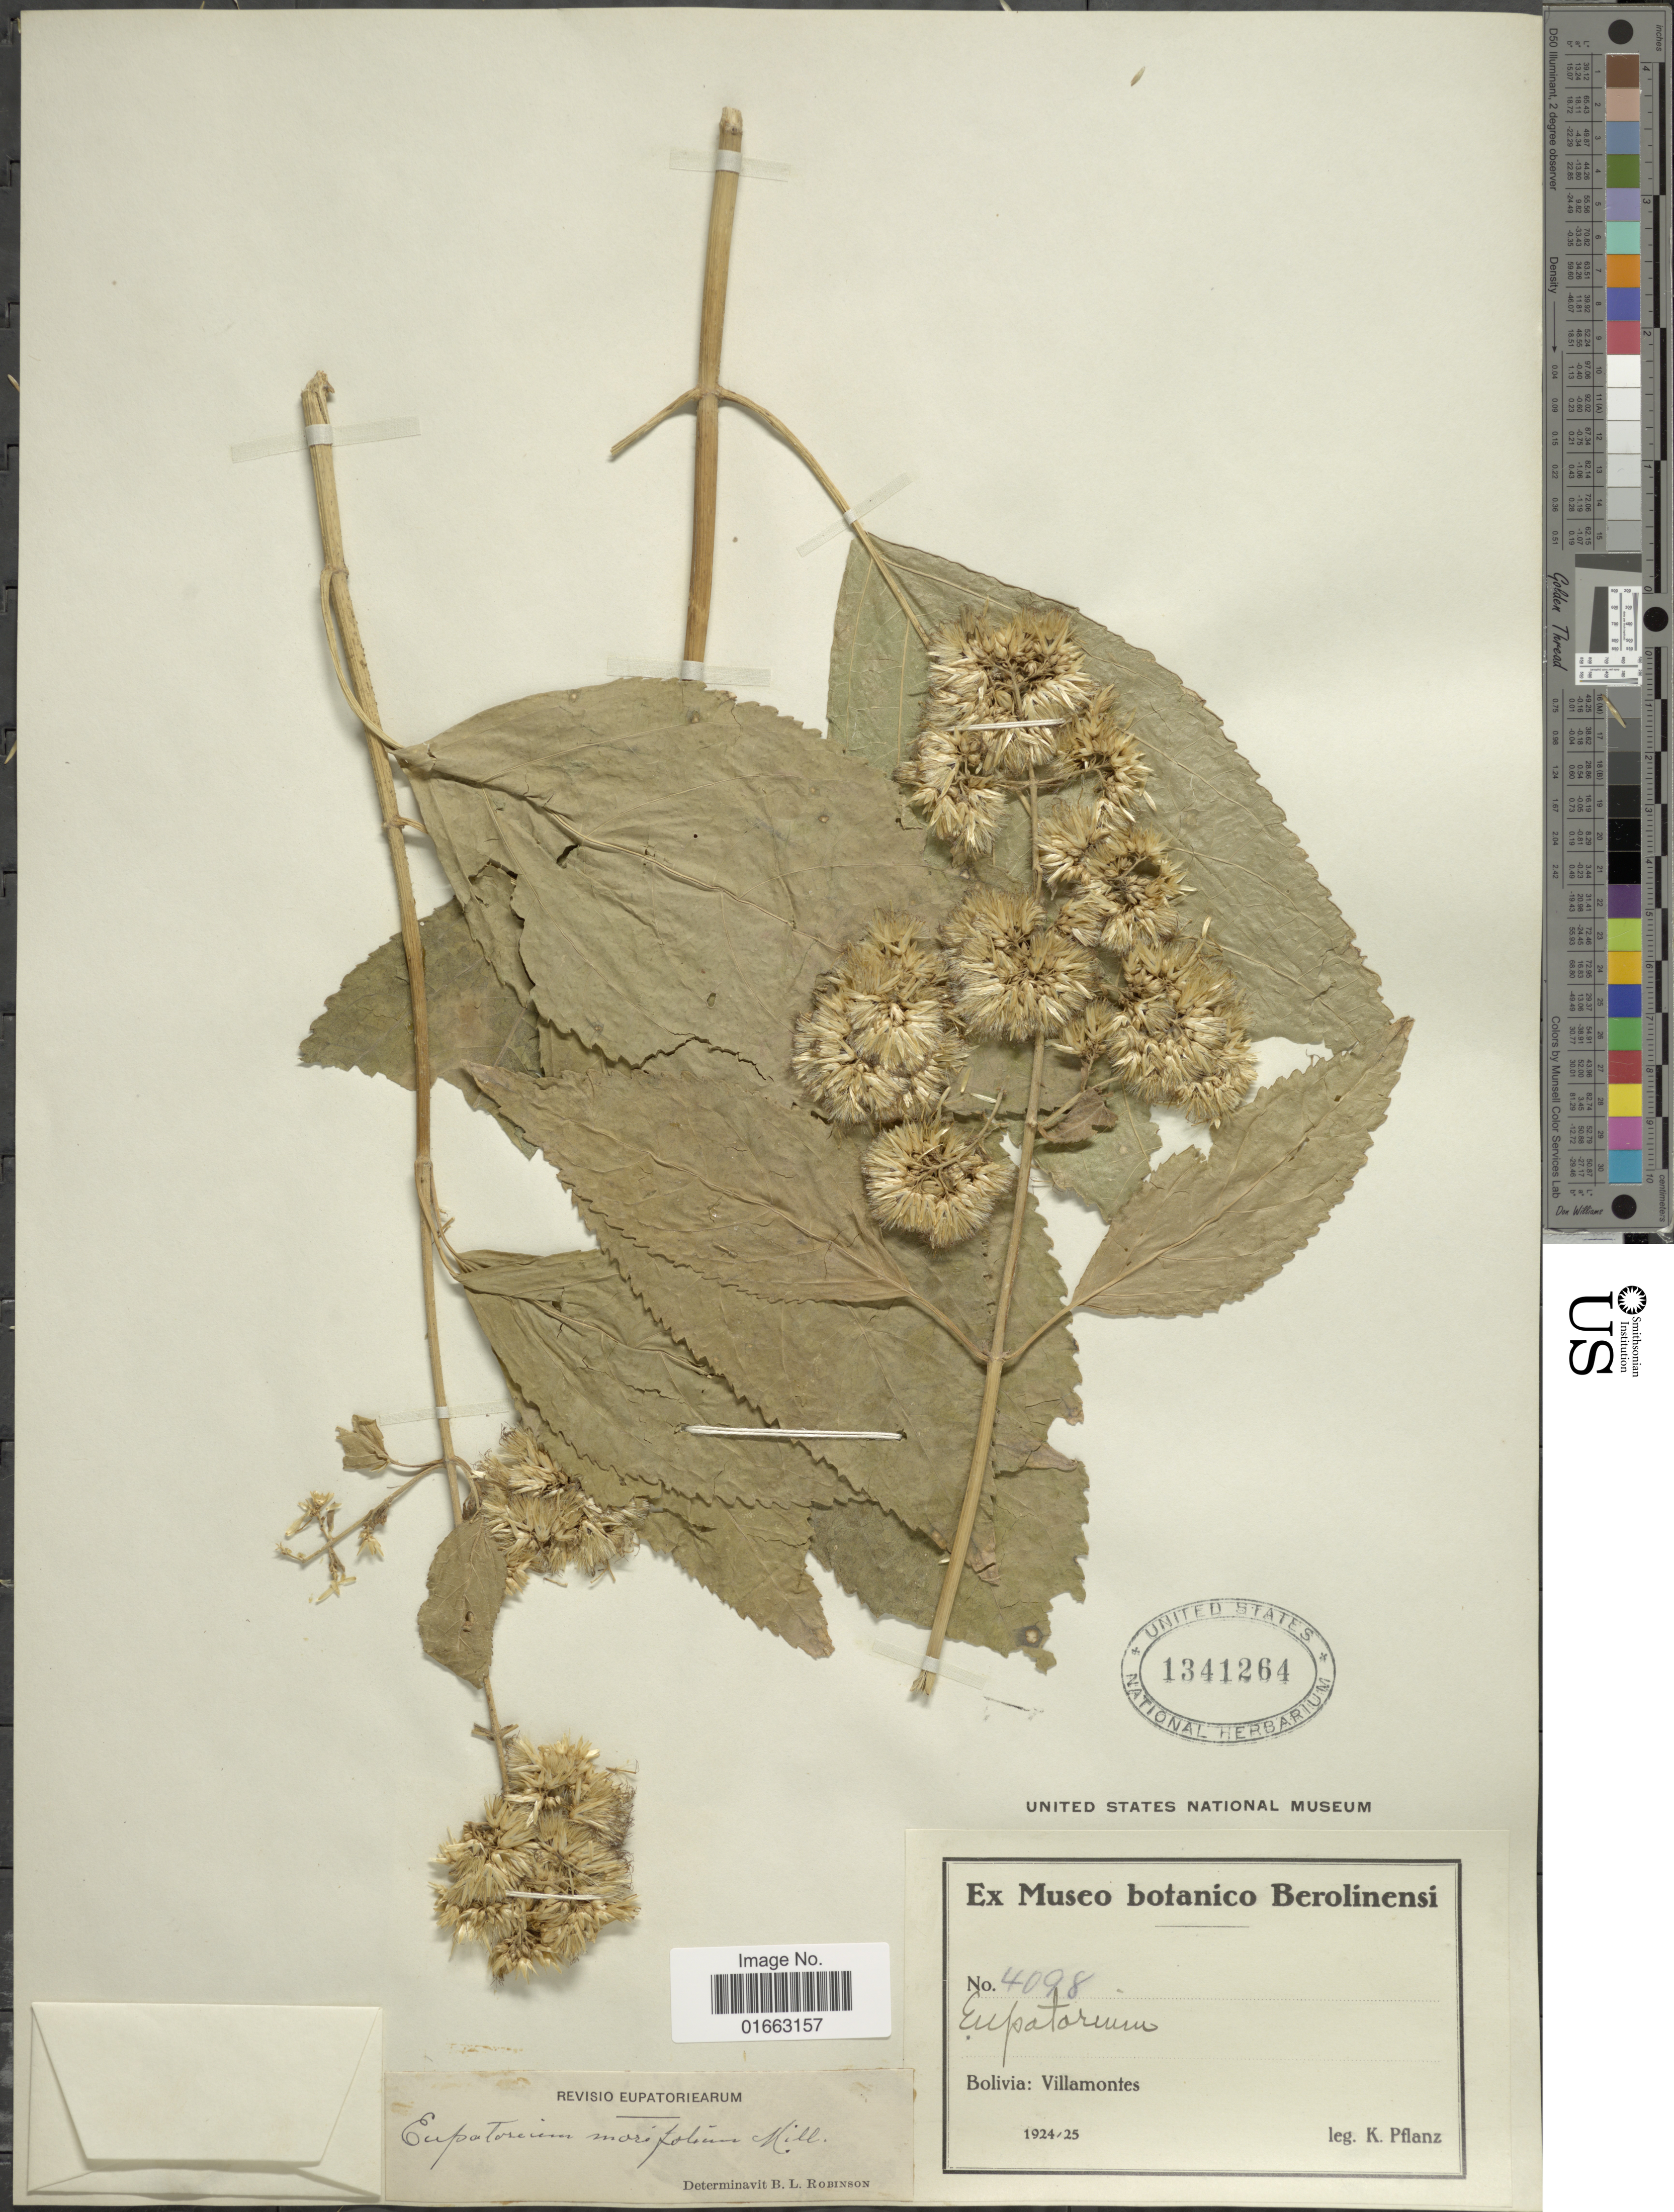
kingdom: Plantae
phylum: Tracheophyta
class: Magnoliopsida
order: Asterales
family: Asteraceae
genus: Critonia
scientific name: Critonia morifolia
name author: (Mill.) R.M. King & H. Rob.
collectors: K. Pflanz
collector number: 4098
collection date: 1924/1925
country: Bolivia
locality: Villamontes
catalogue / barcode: US 1341264